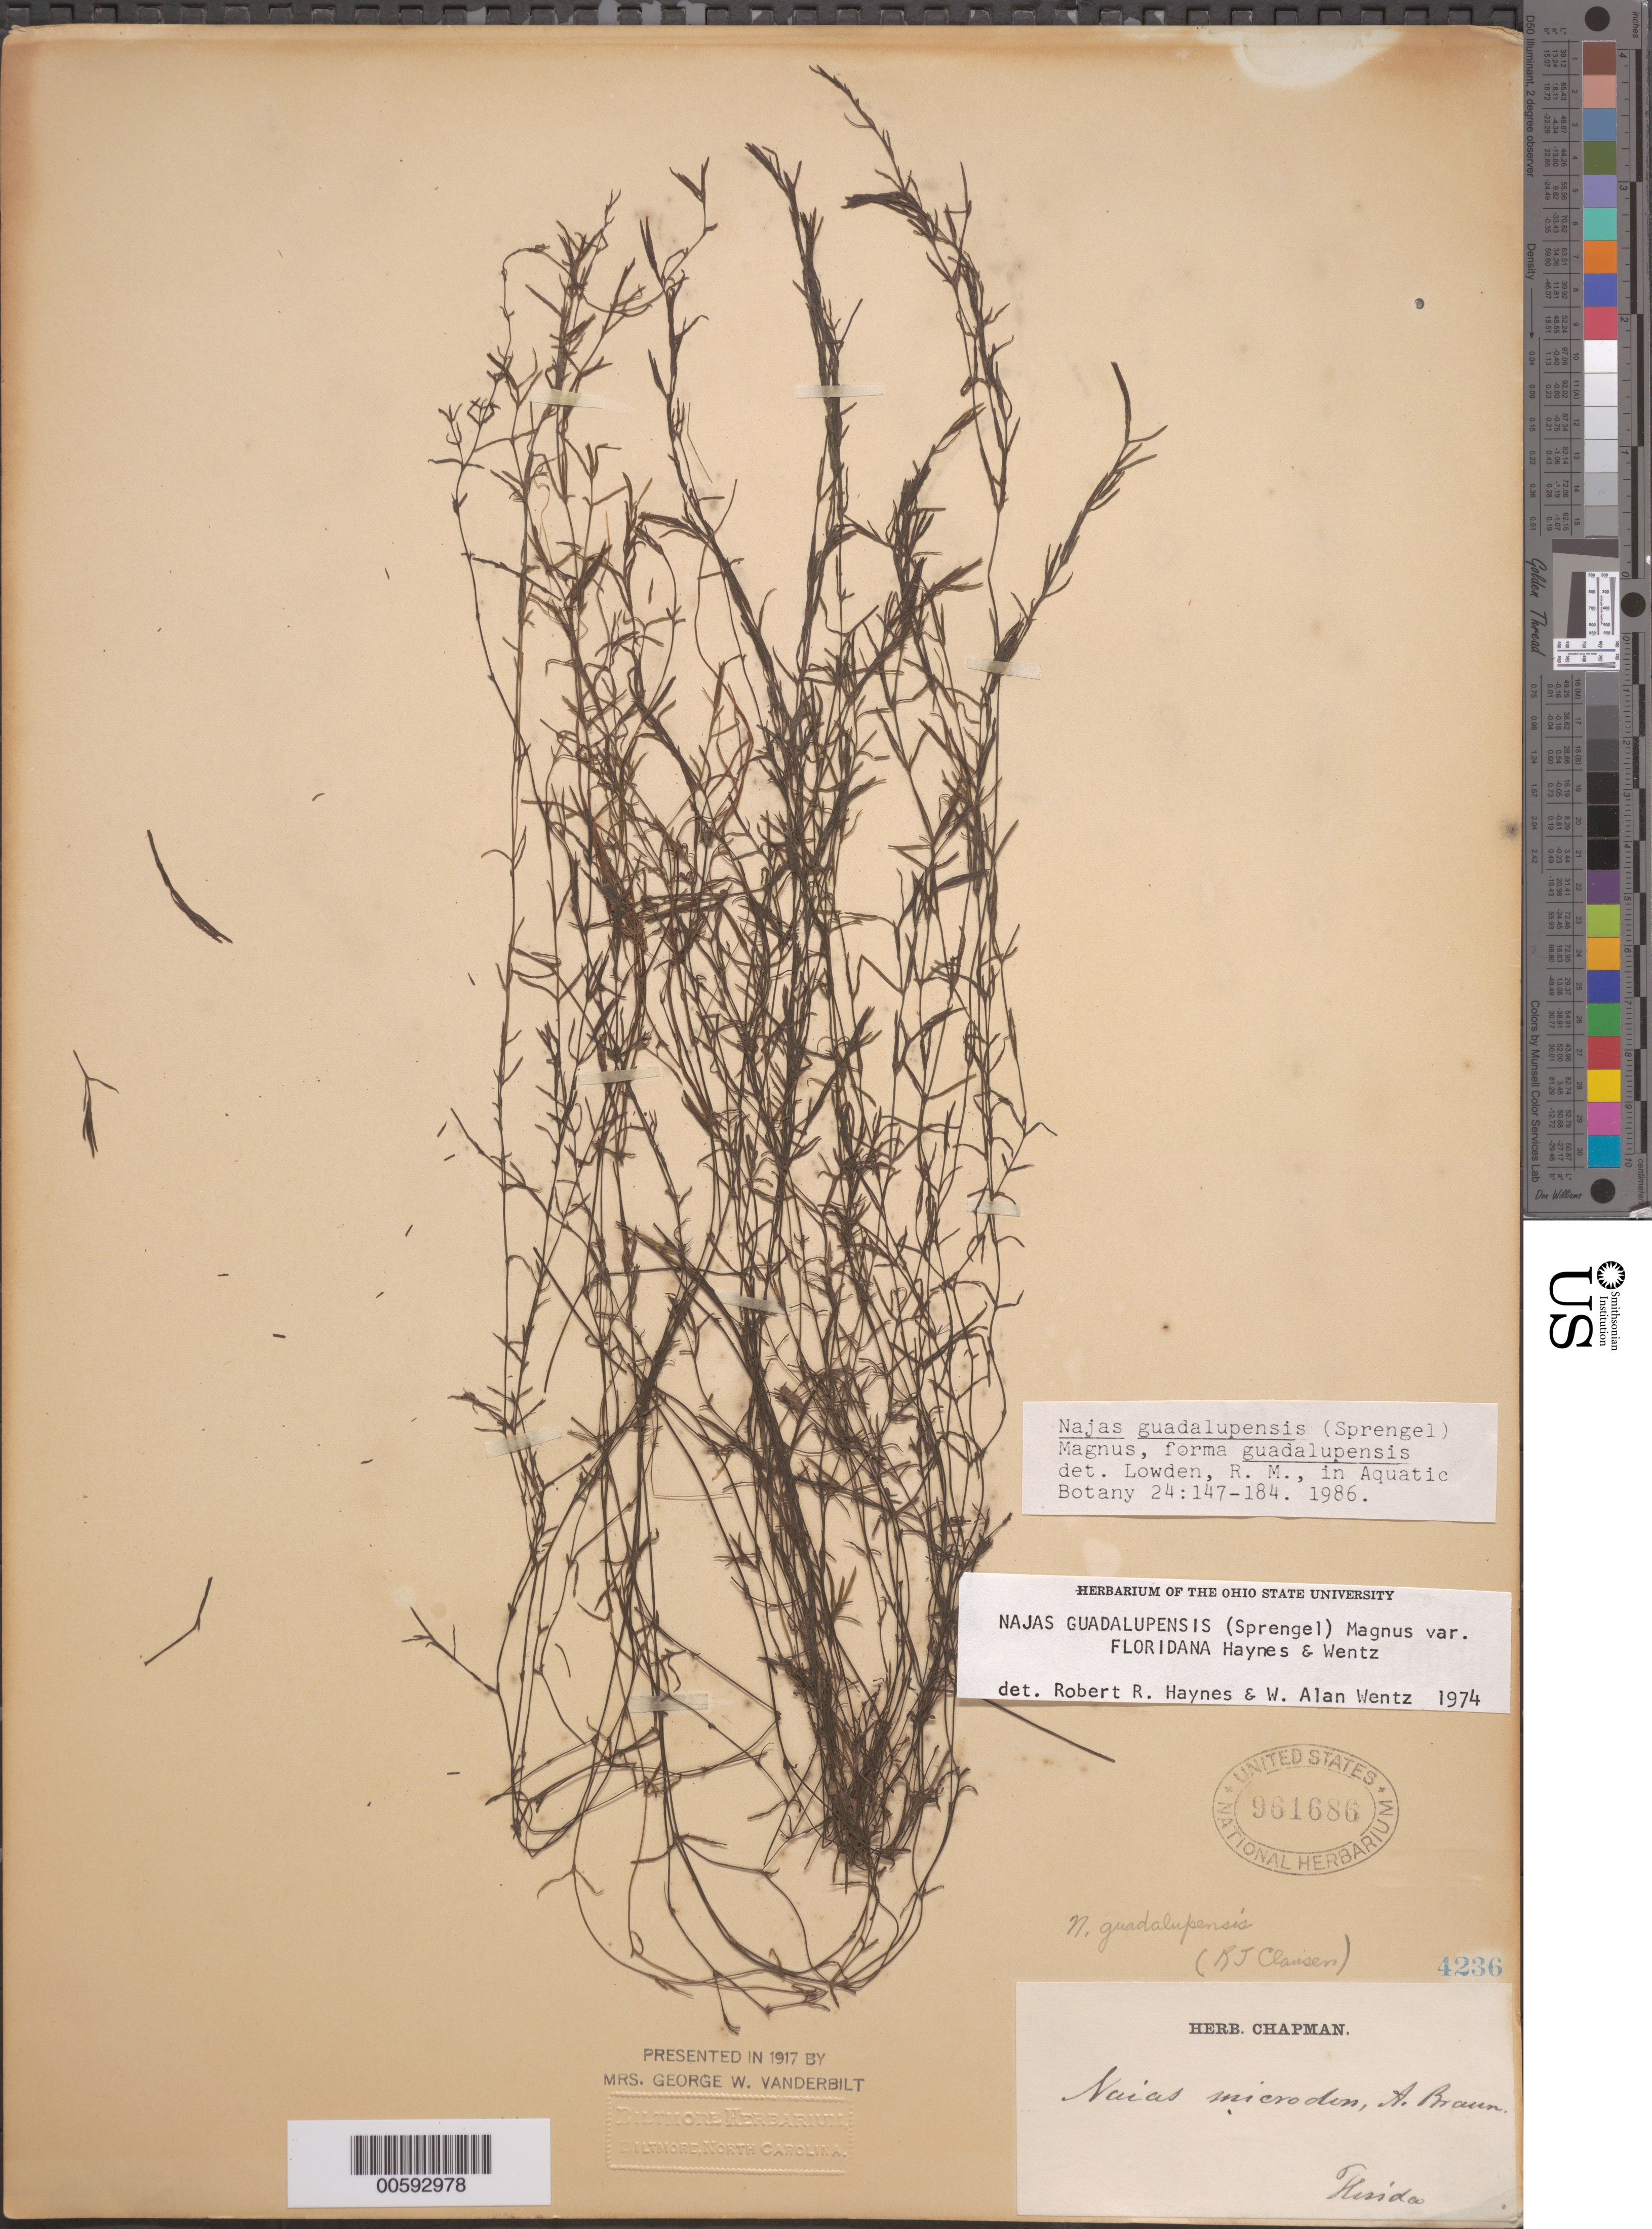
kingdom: Plantae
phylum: Tracheophyta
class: Liliopsida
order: Alismatales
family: Hydrocharitaceae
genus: Najas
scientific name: Najas guadalupensis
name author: (Spreng.) Magnus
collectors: R. J. Clausen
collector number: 4236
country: United States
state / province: Florida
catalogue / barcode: US 961686